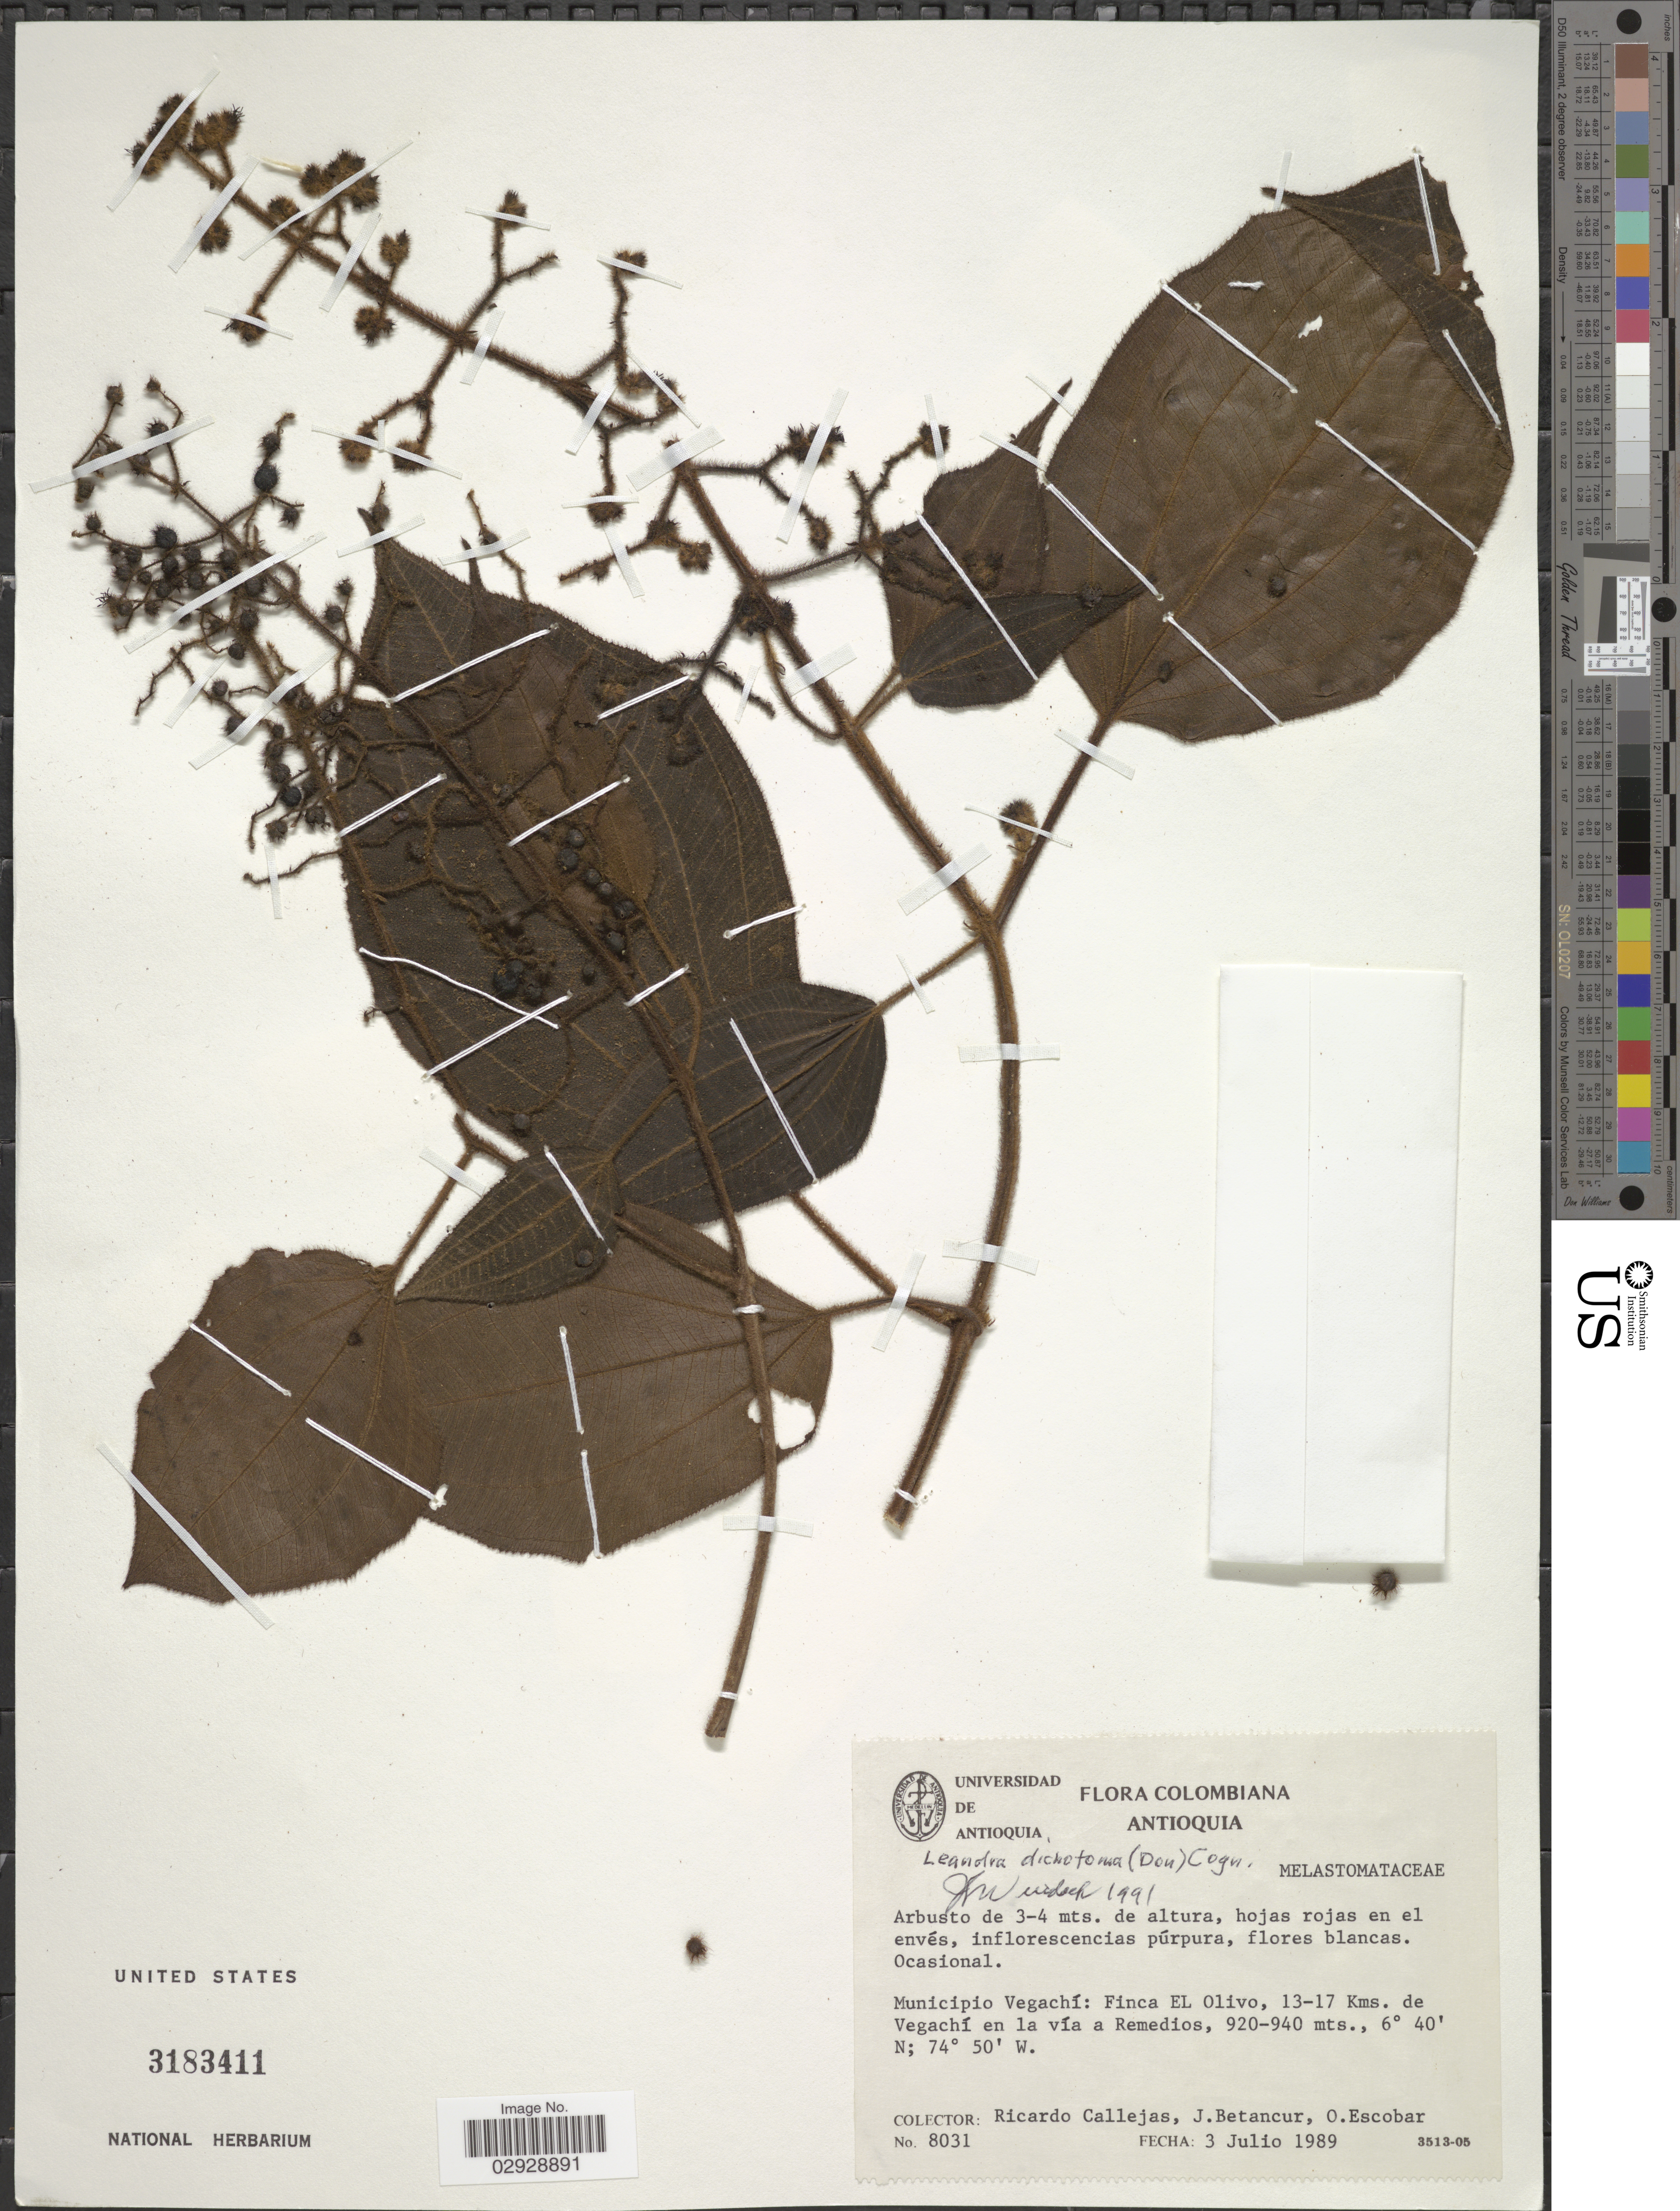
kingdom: Plantae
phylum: Tracheophyta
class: Magnoliopsida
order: Myrtales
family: Melastomataceae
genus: Leandra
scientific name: Leandra dichotoma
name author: (D. Don) Cogn.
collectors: R. Callejas, J. Betancur & O. Escobar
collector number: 8031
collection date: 1989-07-03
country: Colombia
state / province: Antioquia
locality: Municipio Vegachí: Finca El Olivo, 13-17 Kms. de Vegachí en la vía a Remedios.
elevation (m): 920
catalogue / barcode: US 3183411